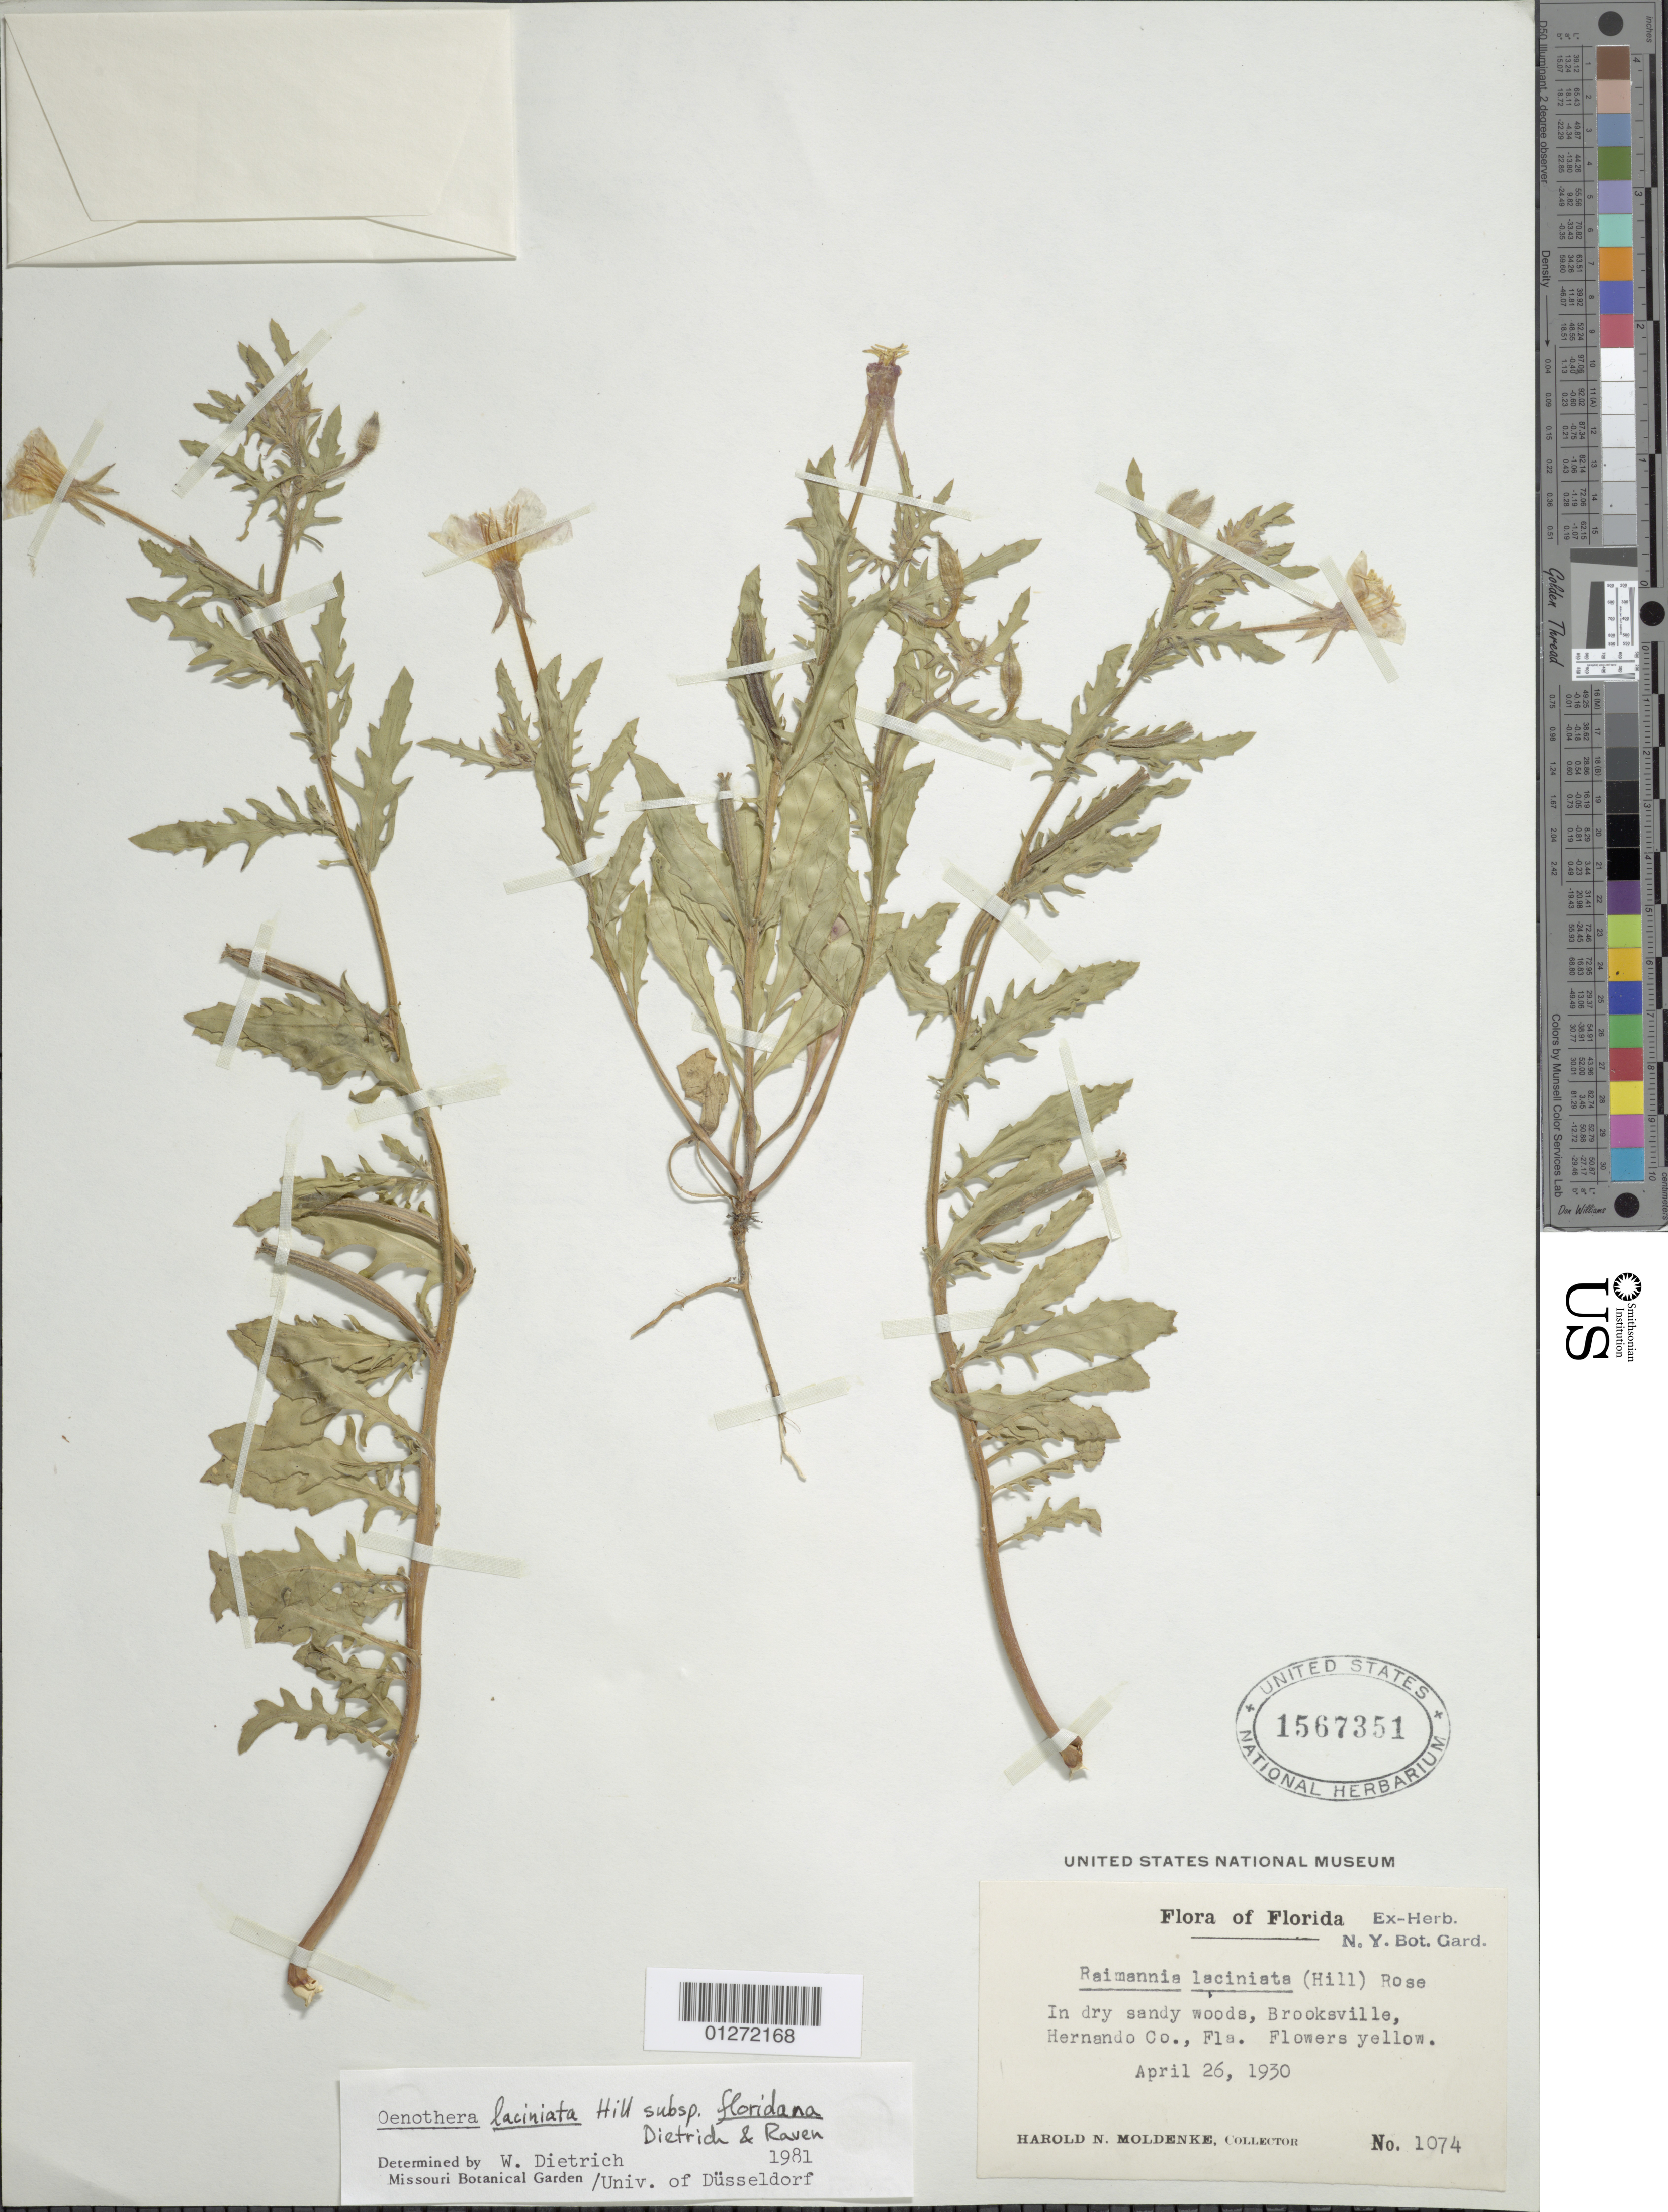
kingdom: Plantae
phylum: Tracheophyta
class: Magnoliopsida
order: Myrtales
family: Onagraceae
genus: Oenothera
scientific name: Oenothera laciniata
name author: Hill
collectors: H. N. Moldenke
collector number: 1074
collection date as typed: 26 Apr 1930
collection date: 1930-04-26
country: United States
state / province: Florida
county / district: Hernando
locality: Brooksville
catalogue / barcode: US 1567351